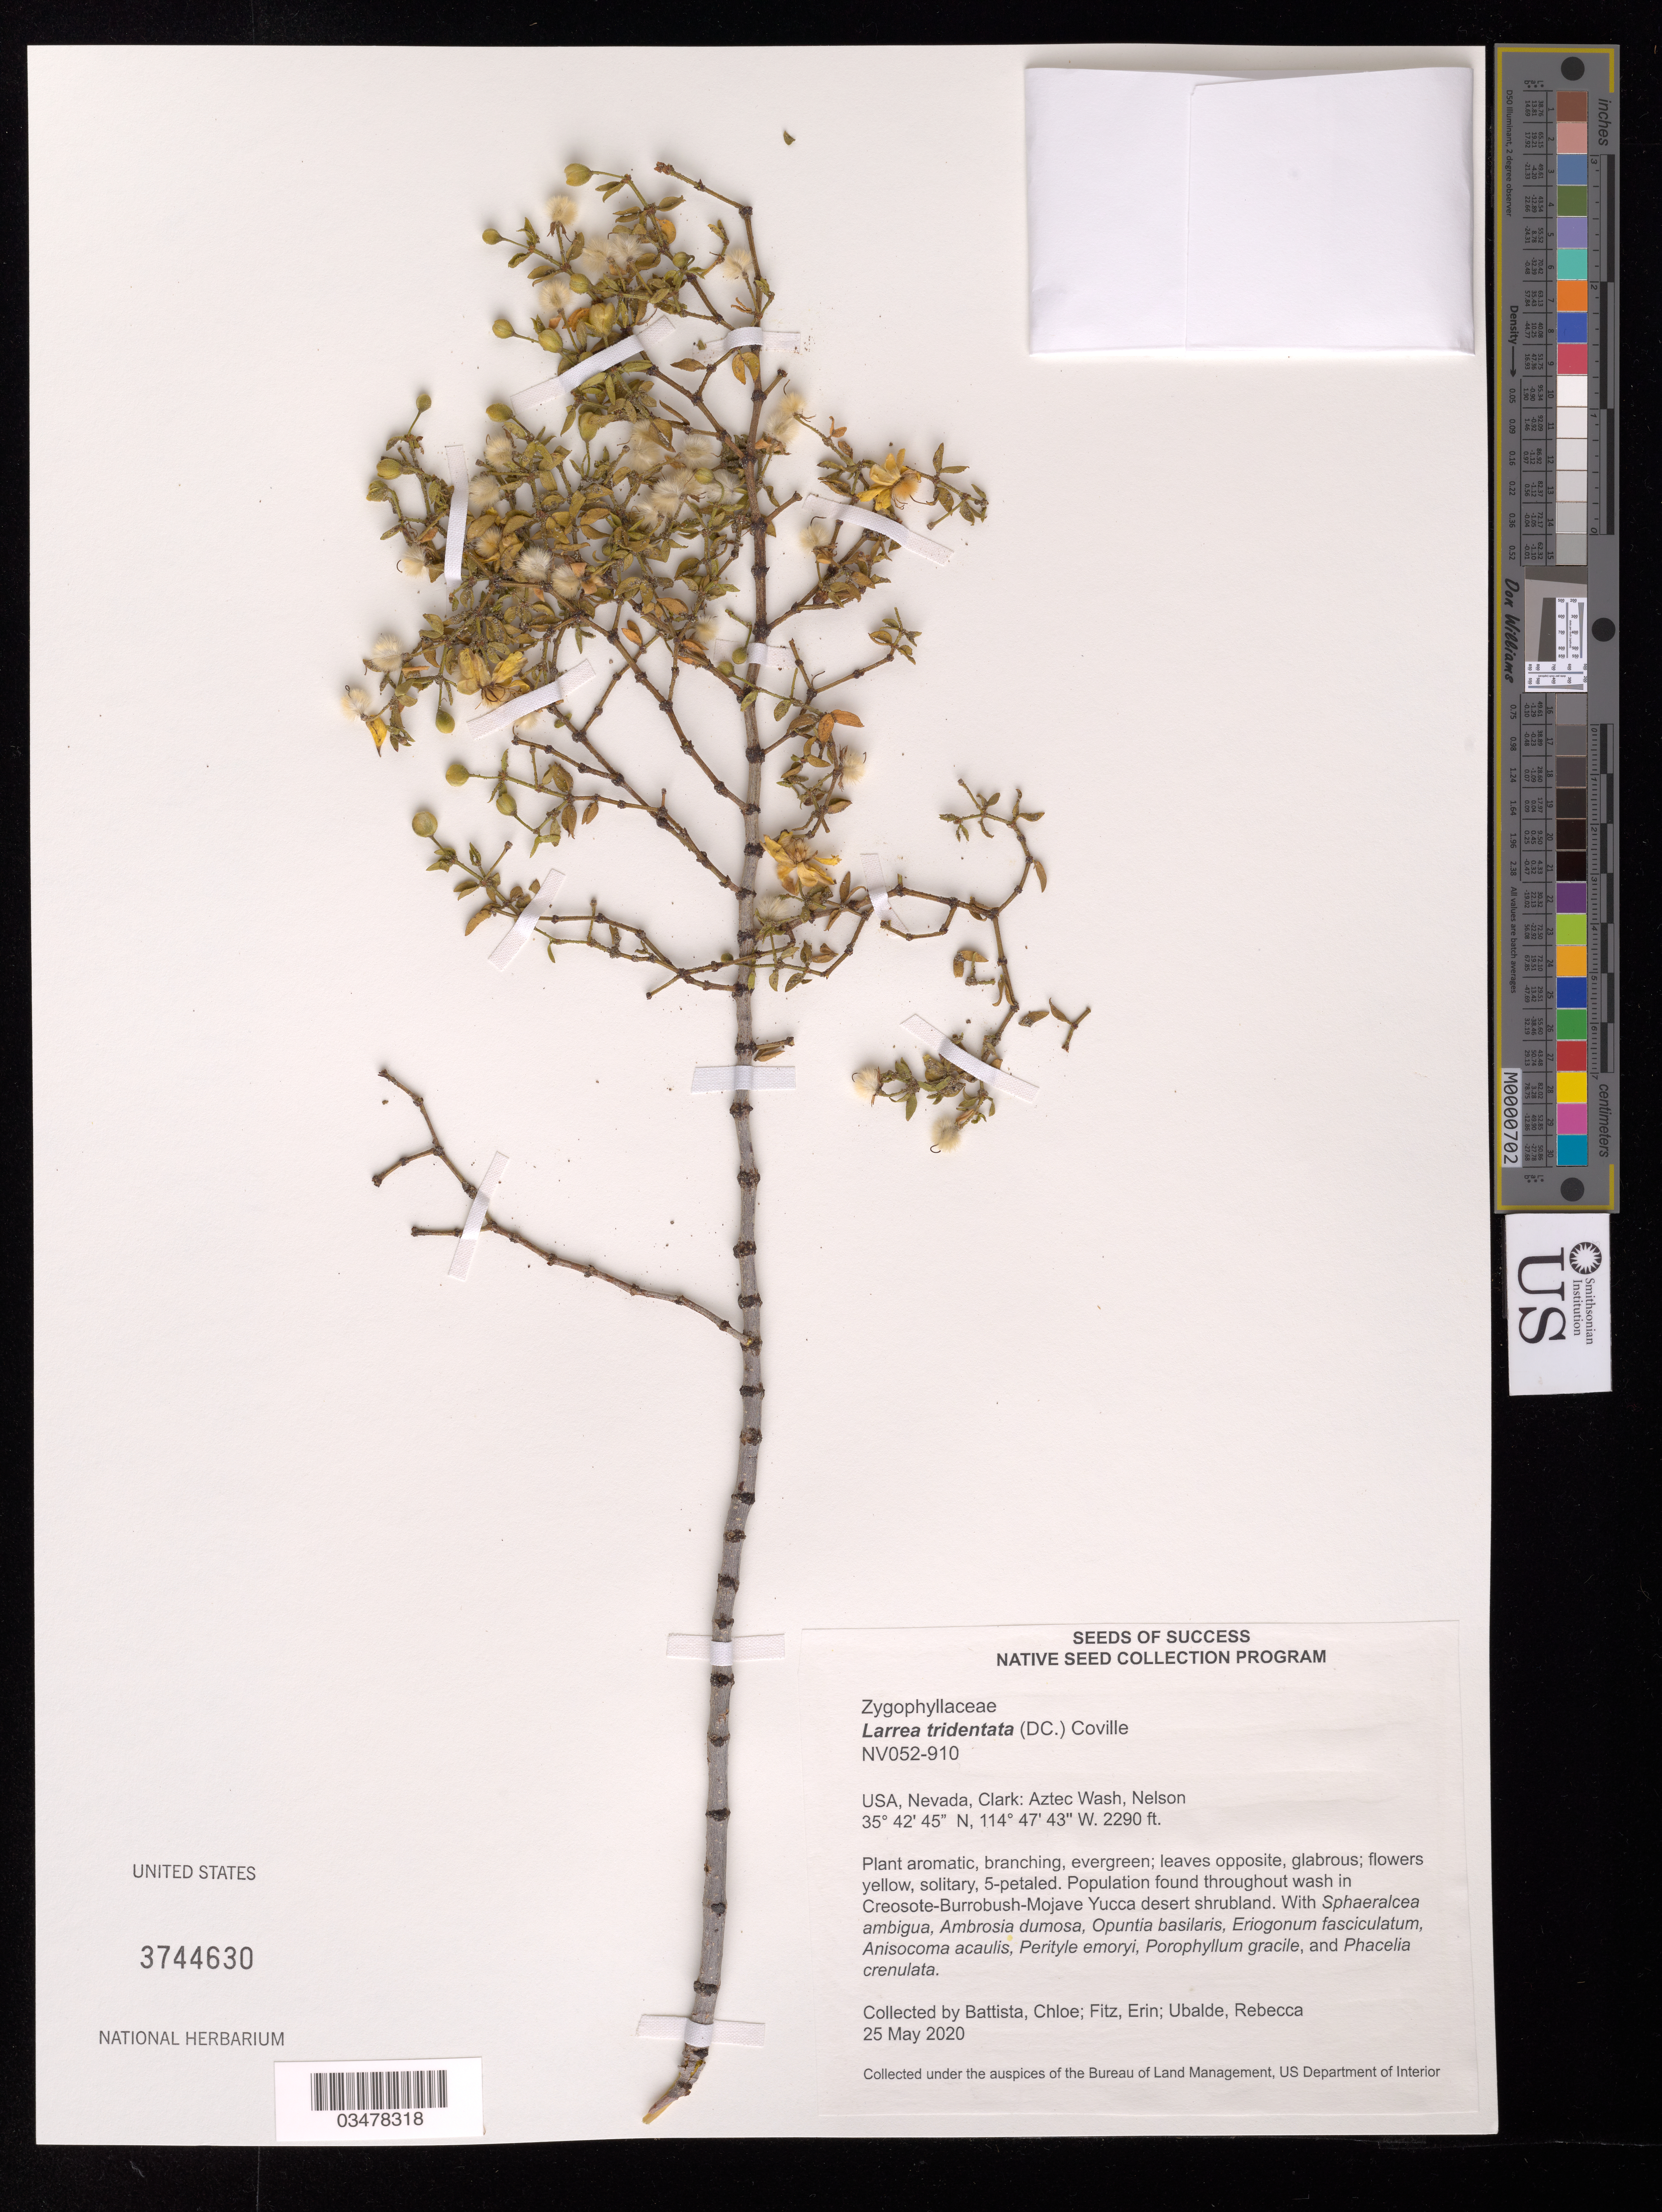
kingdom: Plantae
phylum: Tracheophyta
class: Magnoliopsida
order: Zygophyllales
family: Zygophyllaceae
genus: Larrea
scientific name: Larrea tridentata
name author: (Sessé & Moc. ex DC.) Coville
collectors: C. Battista, E. Fitz & R. Ubalde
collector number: NV052-910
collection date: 2020-05-25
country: United States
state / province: Nevada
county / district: Clark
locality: Aztec Wash, Nelson.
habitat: Creosote-Burrobush-Mojave Yucca desert shrubland. With Ambrosia dumosa, Opuntia basilaris, Perityle emoryi, etc.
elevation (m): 698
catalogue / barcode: US 3744630